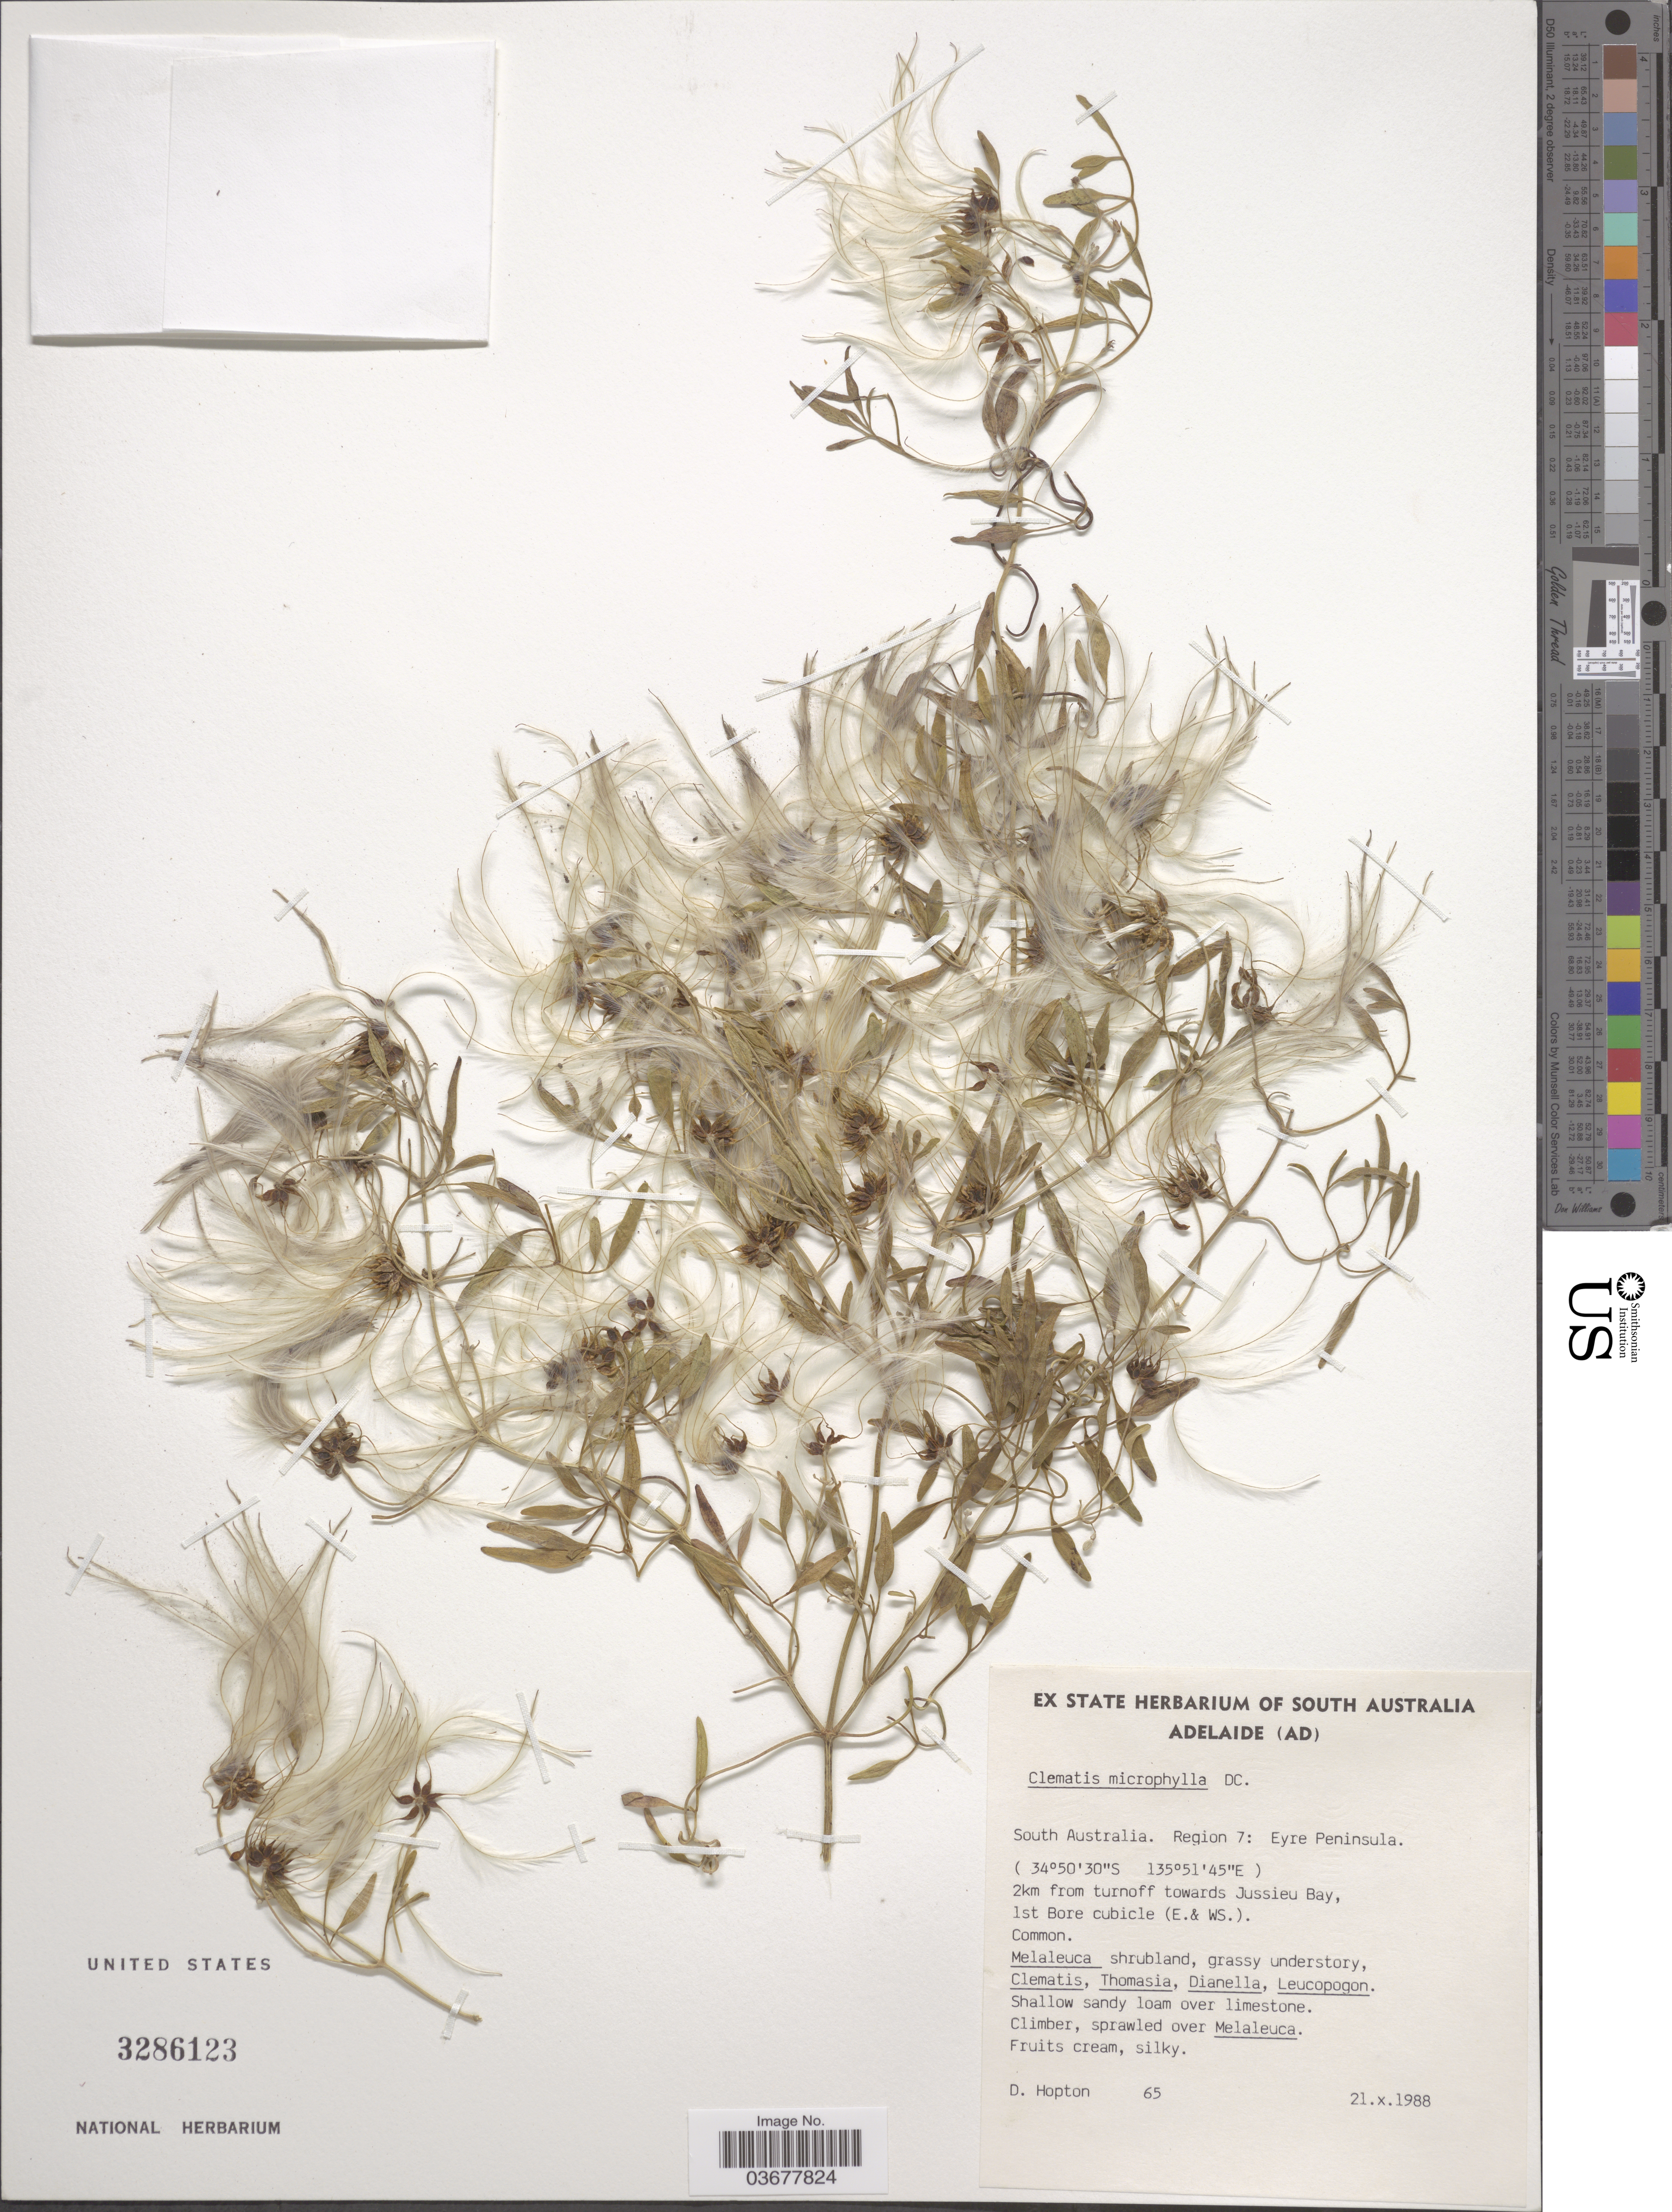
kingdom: Plantae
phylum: Tracheophyta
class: Magnoliopsida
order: Ranunculales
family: Ranunculaceae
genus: Clematis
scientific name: Clematis microphylla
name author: DC.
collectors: D. Hopton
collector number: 65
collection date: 1988-10-21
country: Australia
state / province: South Australia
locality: Region 7: Eyre Peninsula. 2km from turnoff towards Jussieu Bay, 1st Bore cubicle (E. WS.).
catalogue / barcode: US 3286123